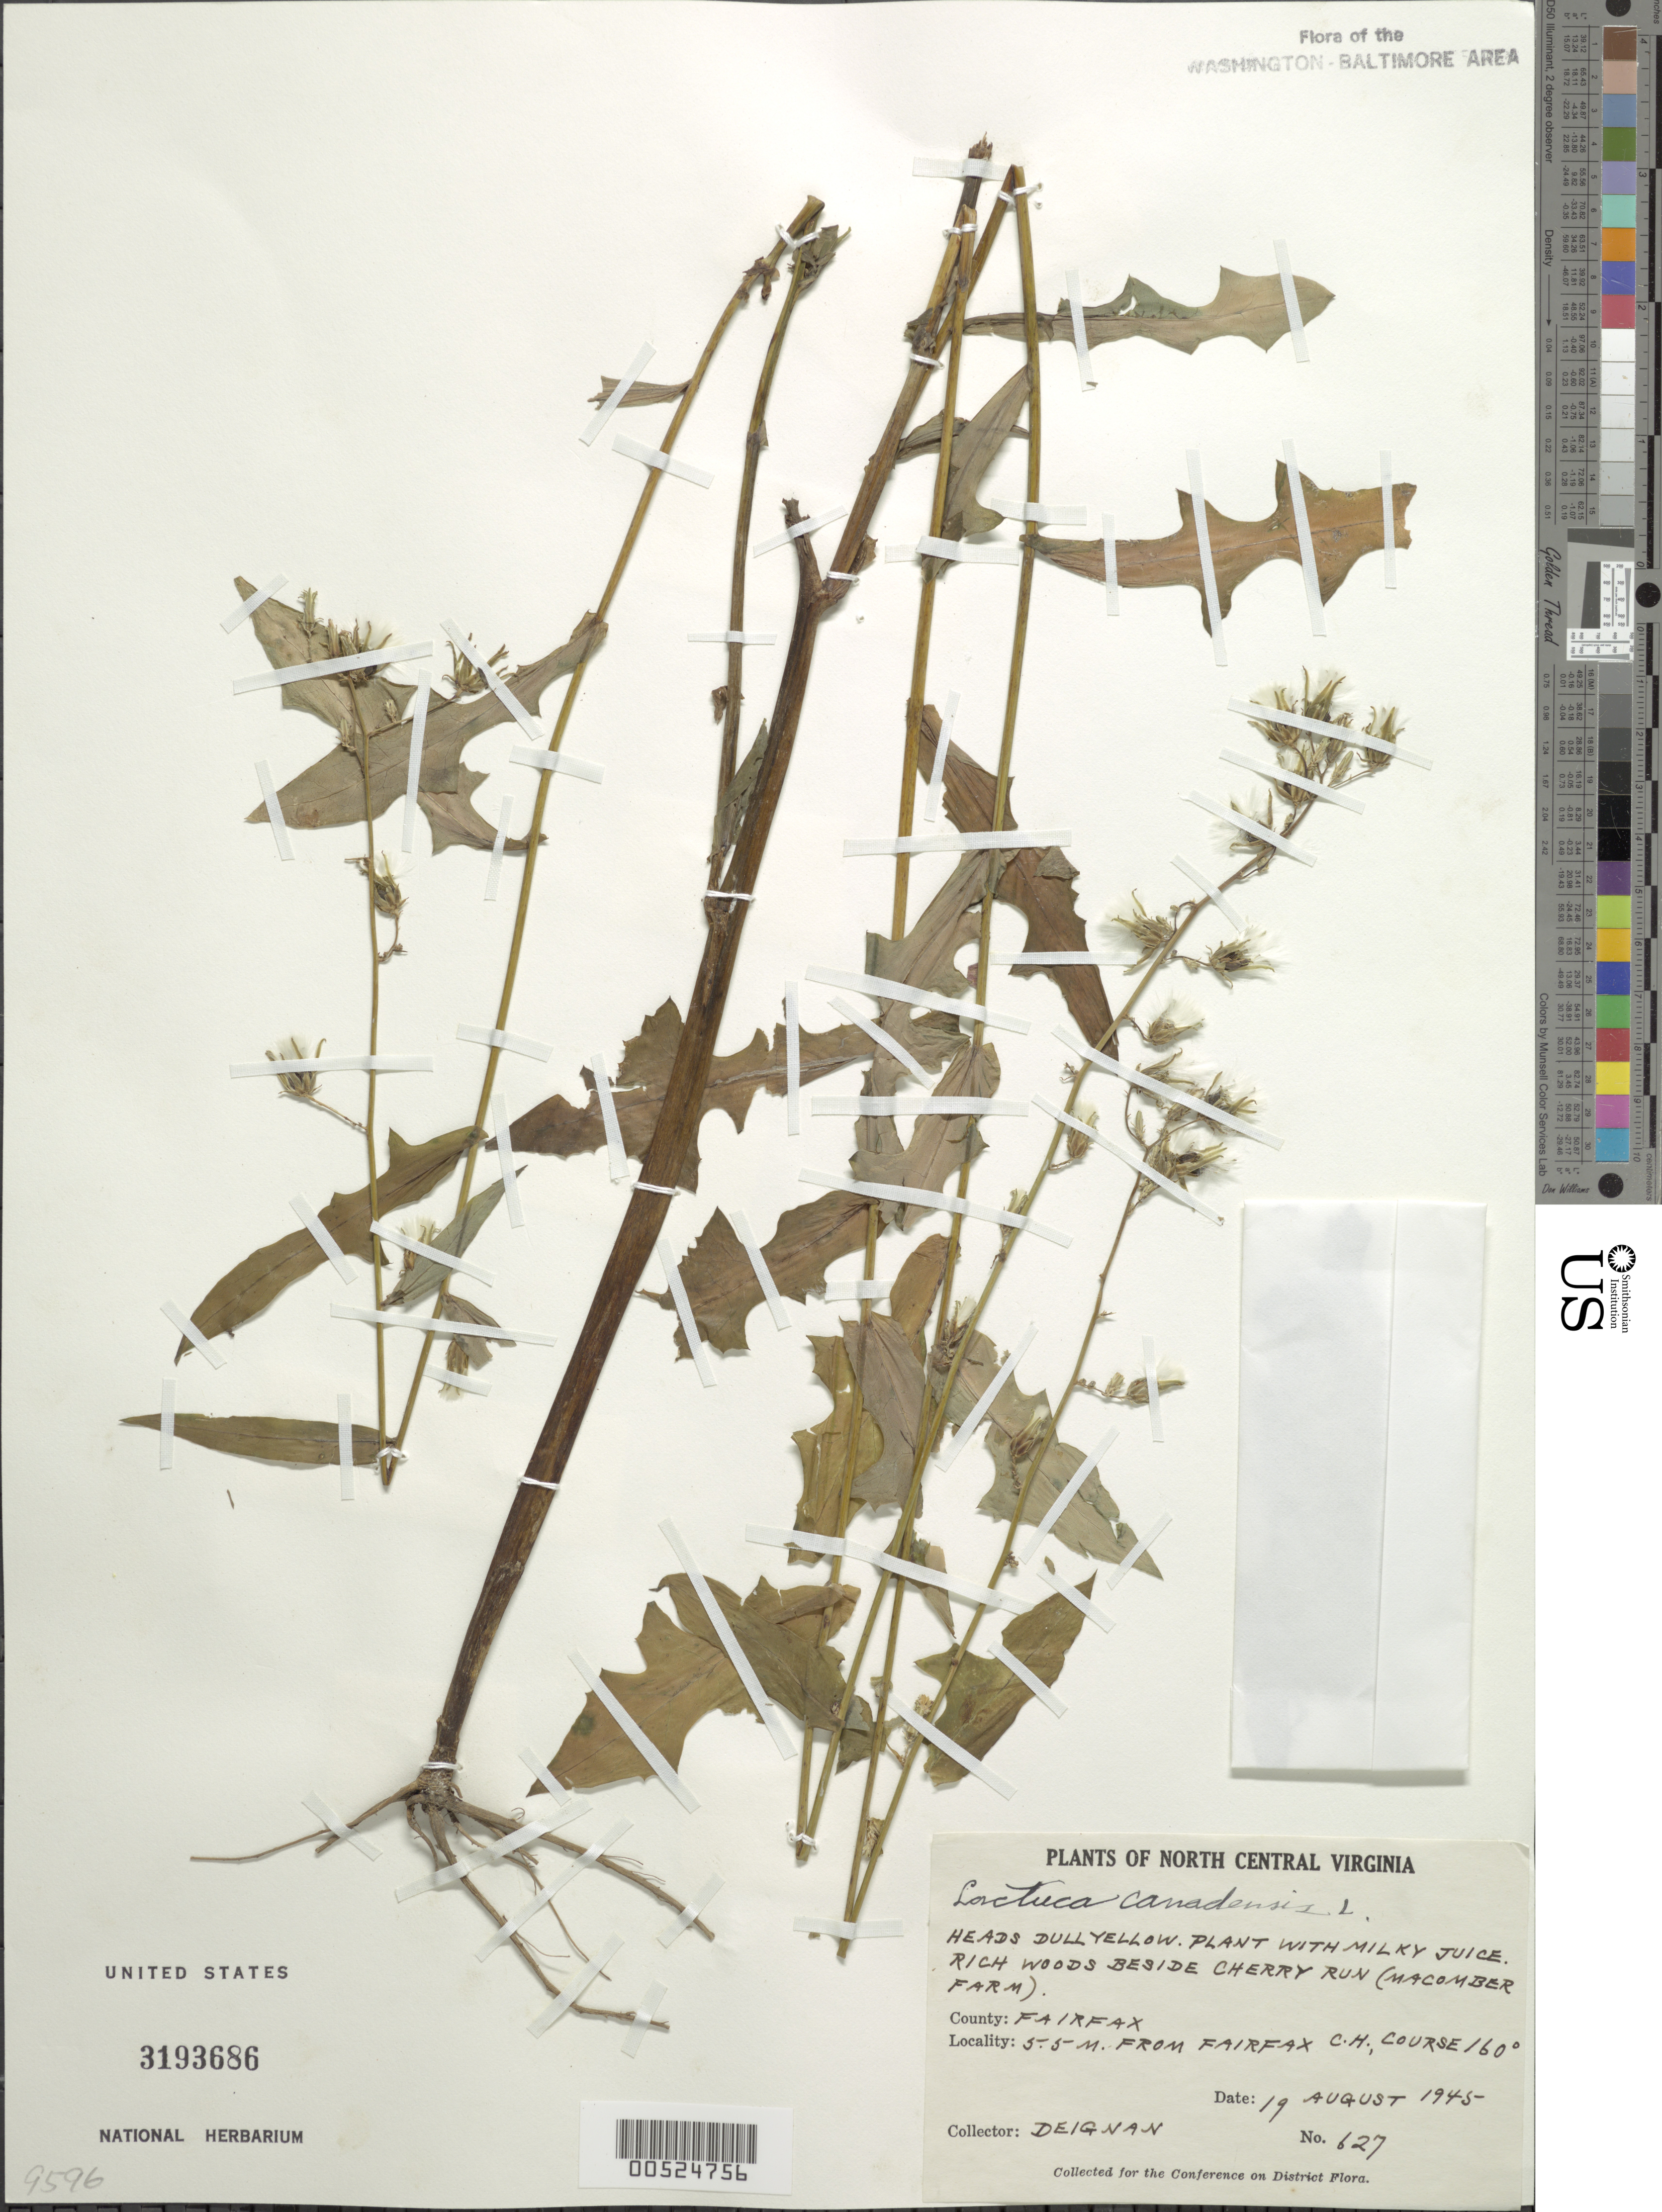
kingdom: Plantae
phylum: Tracheophyta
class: Magnoliopsida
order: Asterales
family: Asteraceae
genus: Lactuca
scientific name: Lactuca canadensis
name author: L.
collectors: H. Deignan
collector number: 627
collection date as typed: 19 Aug 1945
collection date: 1945-08-19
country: United States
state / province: Virginia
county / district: Fairfax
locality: Fairfax Courthouse, 5.5 mi. from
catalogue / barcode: US 3193686